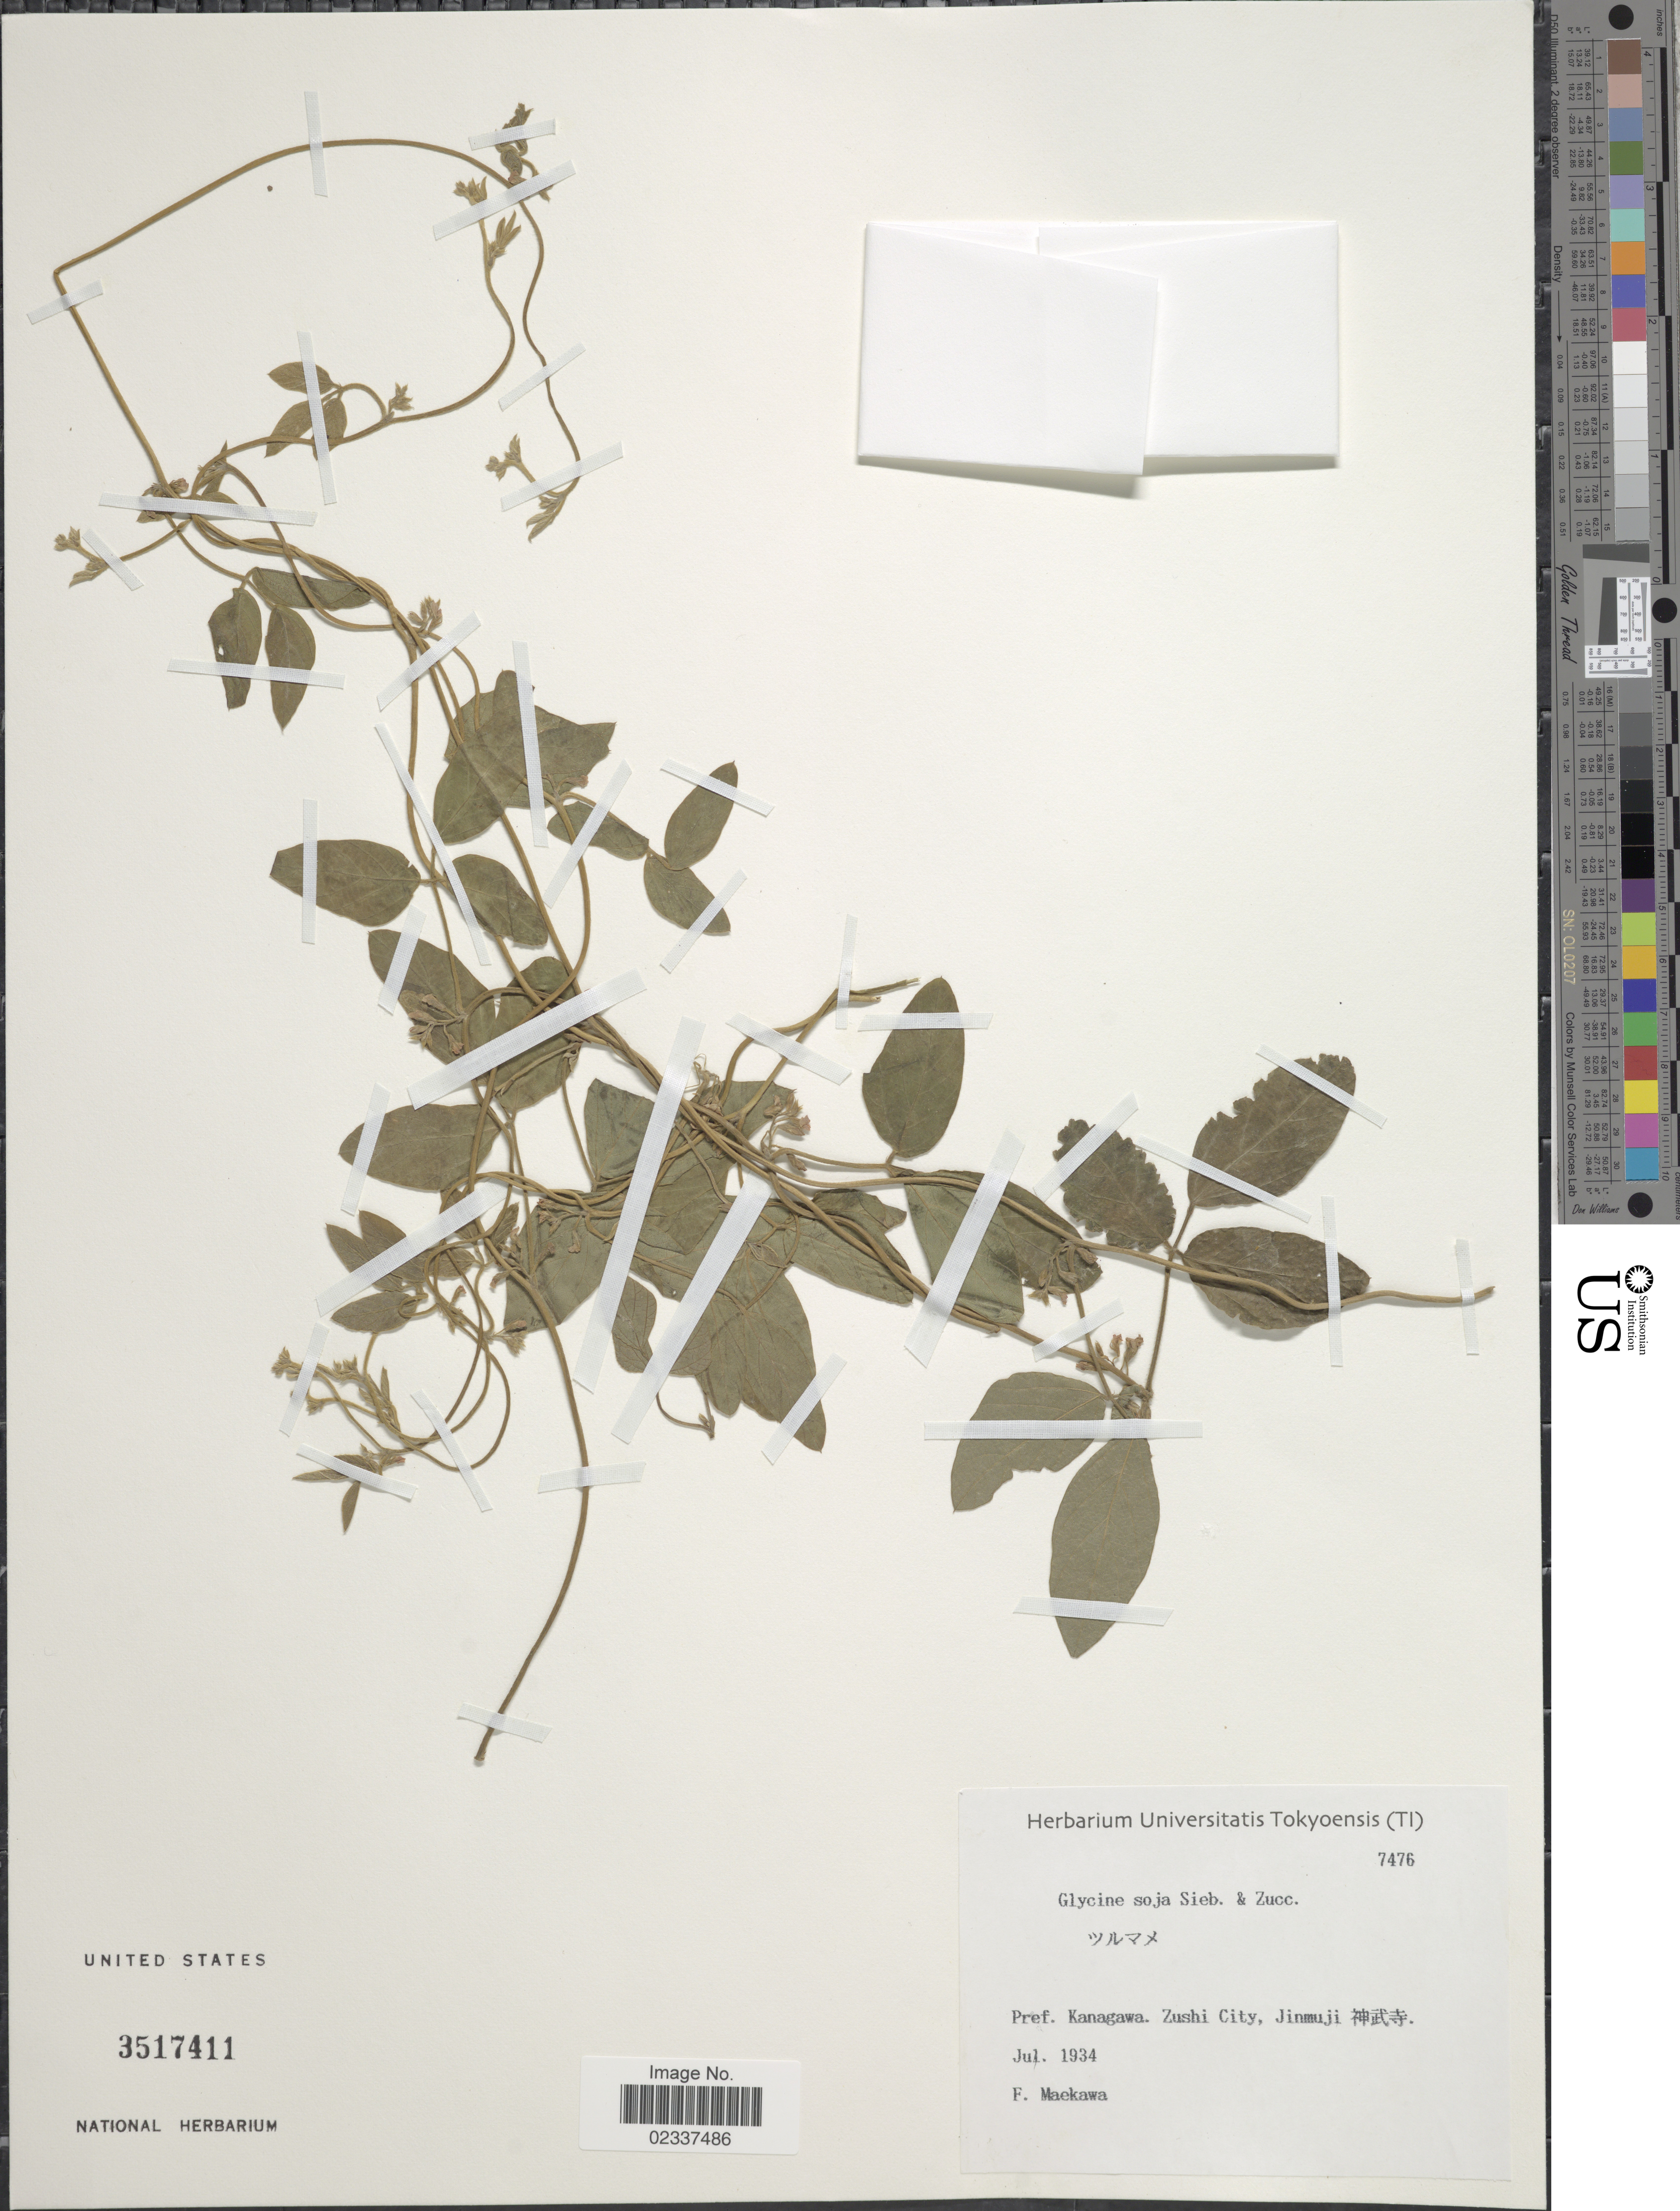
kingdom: Plantae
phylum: Tracheophyta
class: Magnoliopsida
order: Fabales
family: Fabaceae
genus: Glycine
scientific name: Glycine soja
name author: Siebold & Zucc.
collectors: F. Maekawa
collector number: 7476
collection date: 1934-07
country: Japan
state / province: Kanagawa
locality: Zushi City, Jinmuji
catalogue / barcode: US 3517411